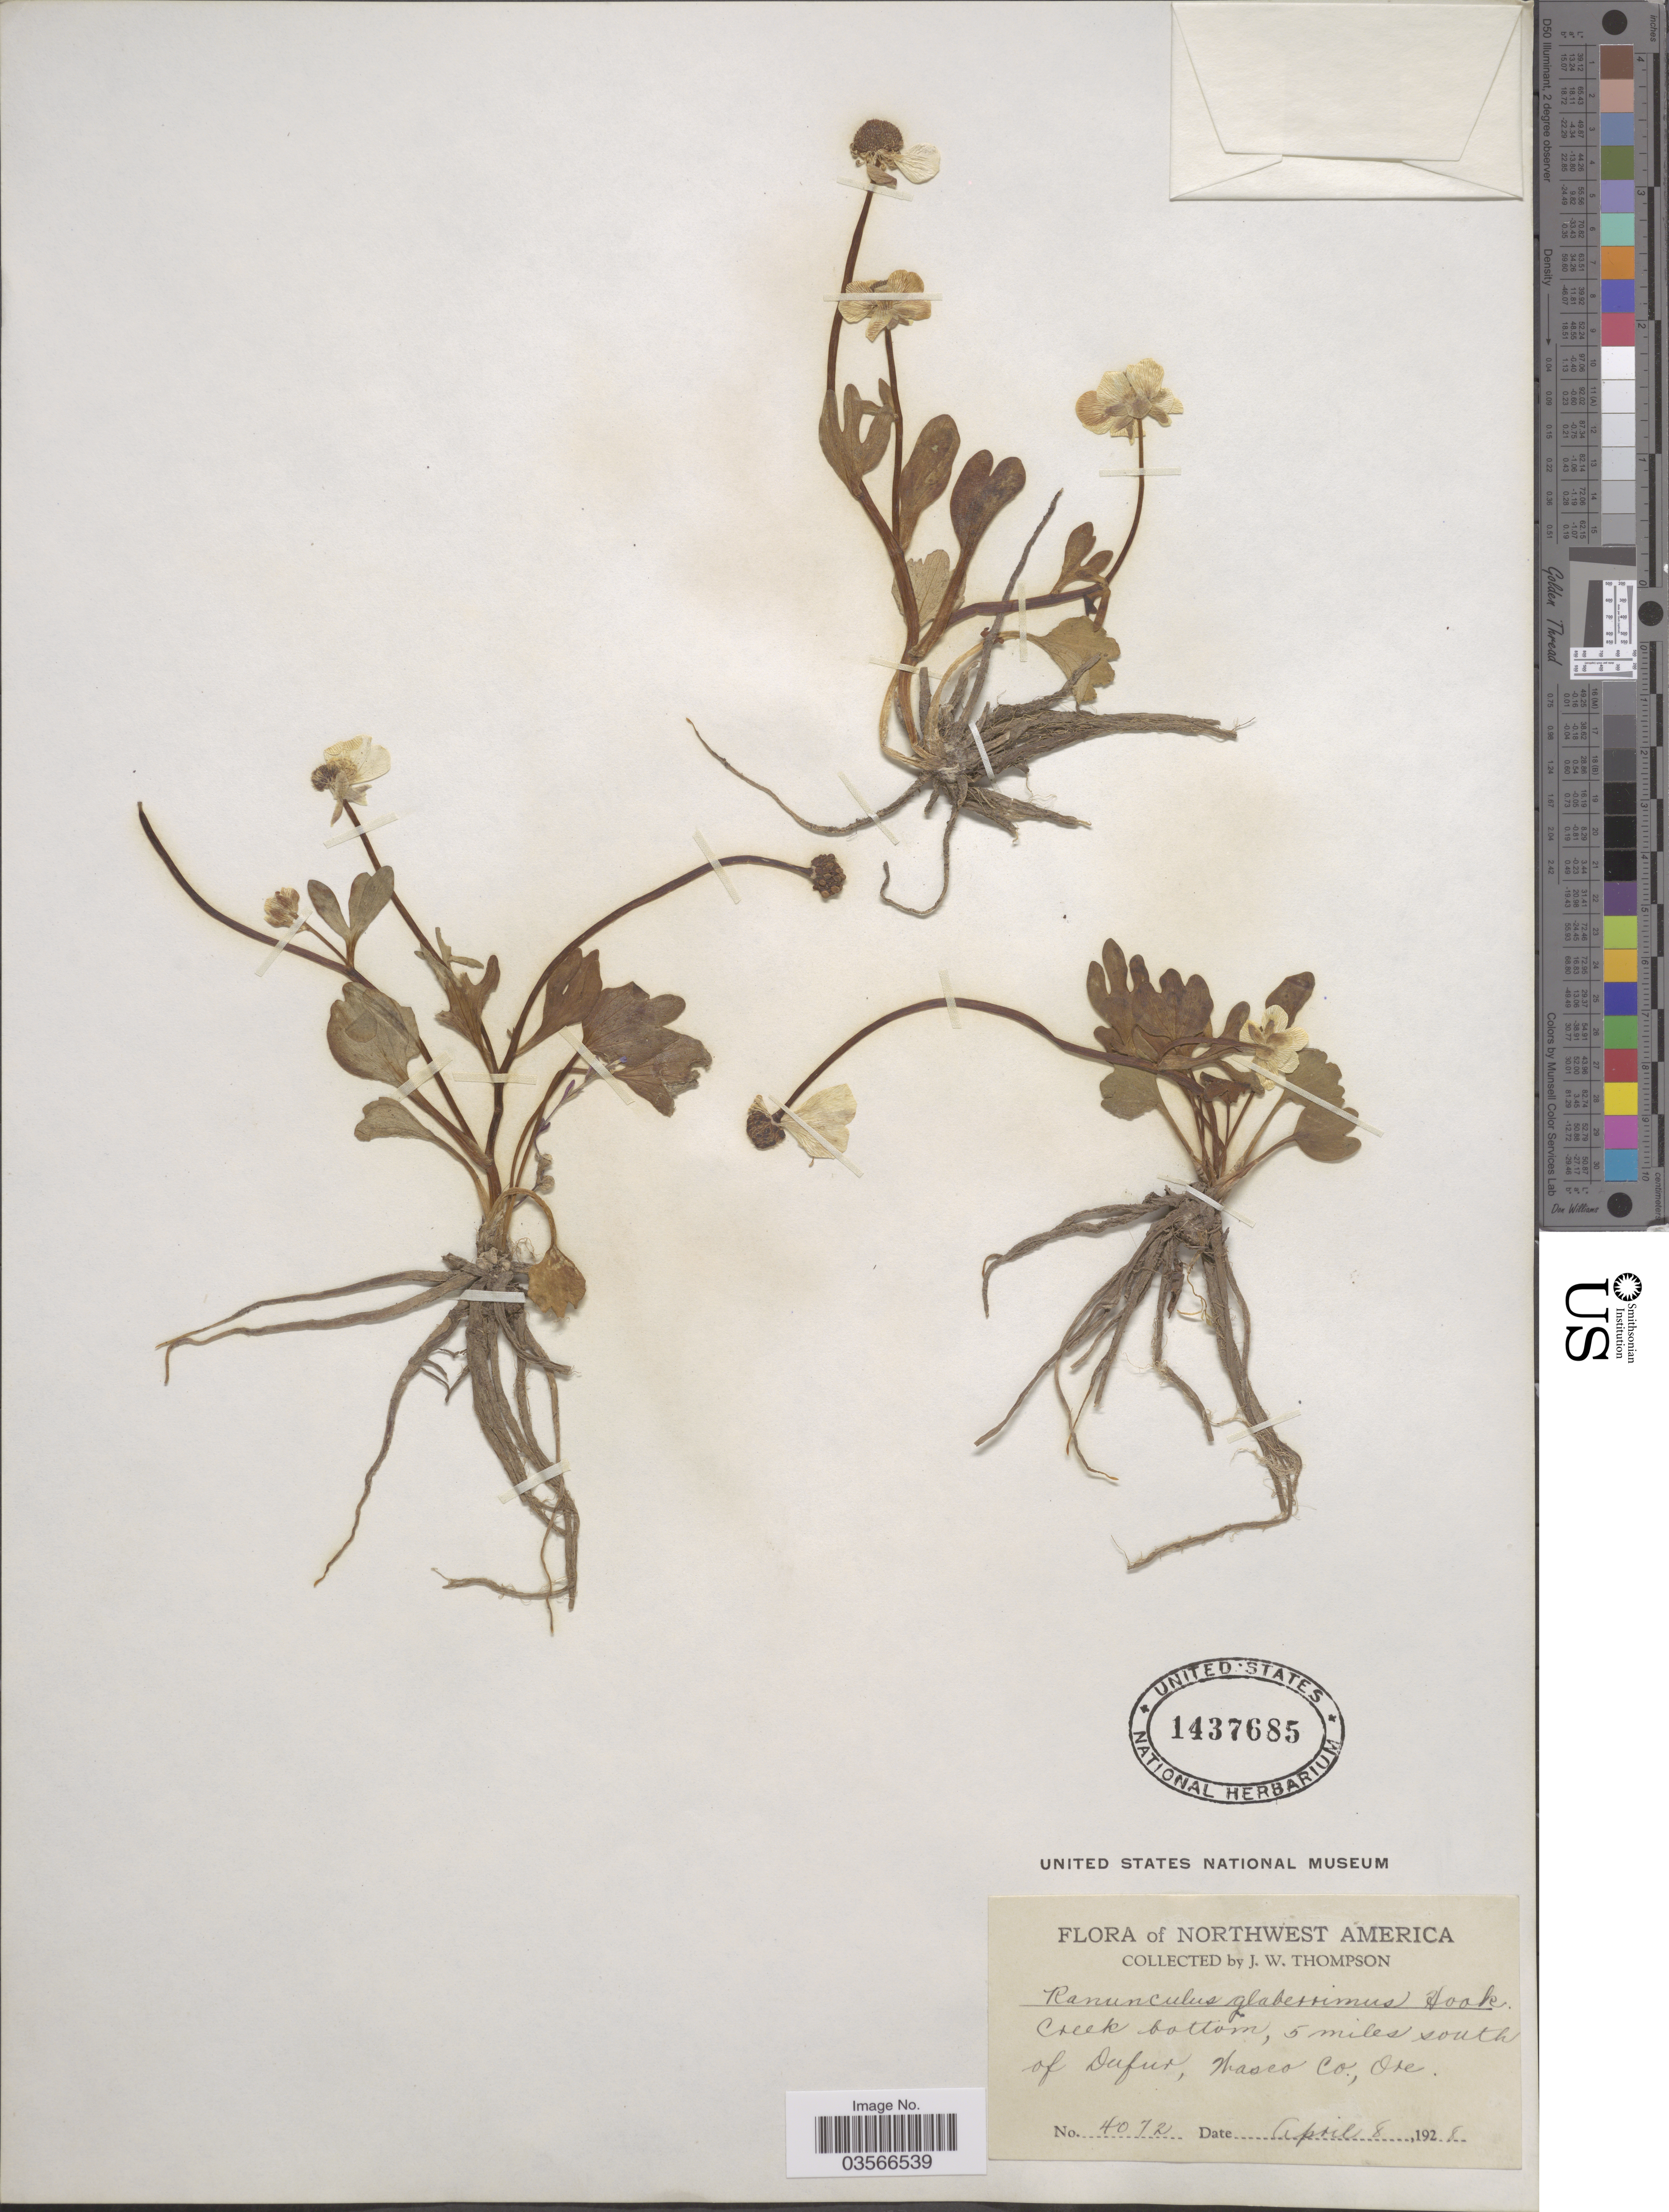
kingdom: Plantae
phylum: Tracheophyta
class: Magnoliopsida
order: Ranunculales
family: Ranunculaceae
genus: Ranunculus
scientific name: Ranunculus glaberrimus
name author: Hook.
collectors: J. Thompson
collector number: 4072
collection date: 1928-04-08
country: United States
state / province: Oregon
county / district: Wasco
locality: Northwest America. Creek bottom, 5 miles south of Dufur, Wasco Co.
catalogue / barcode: US 1437685